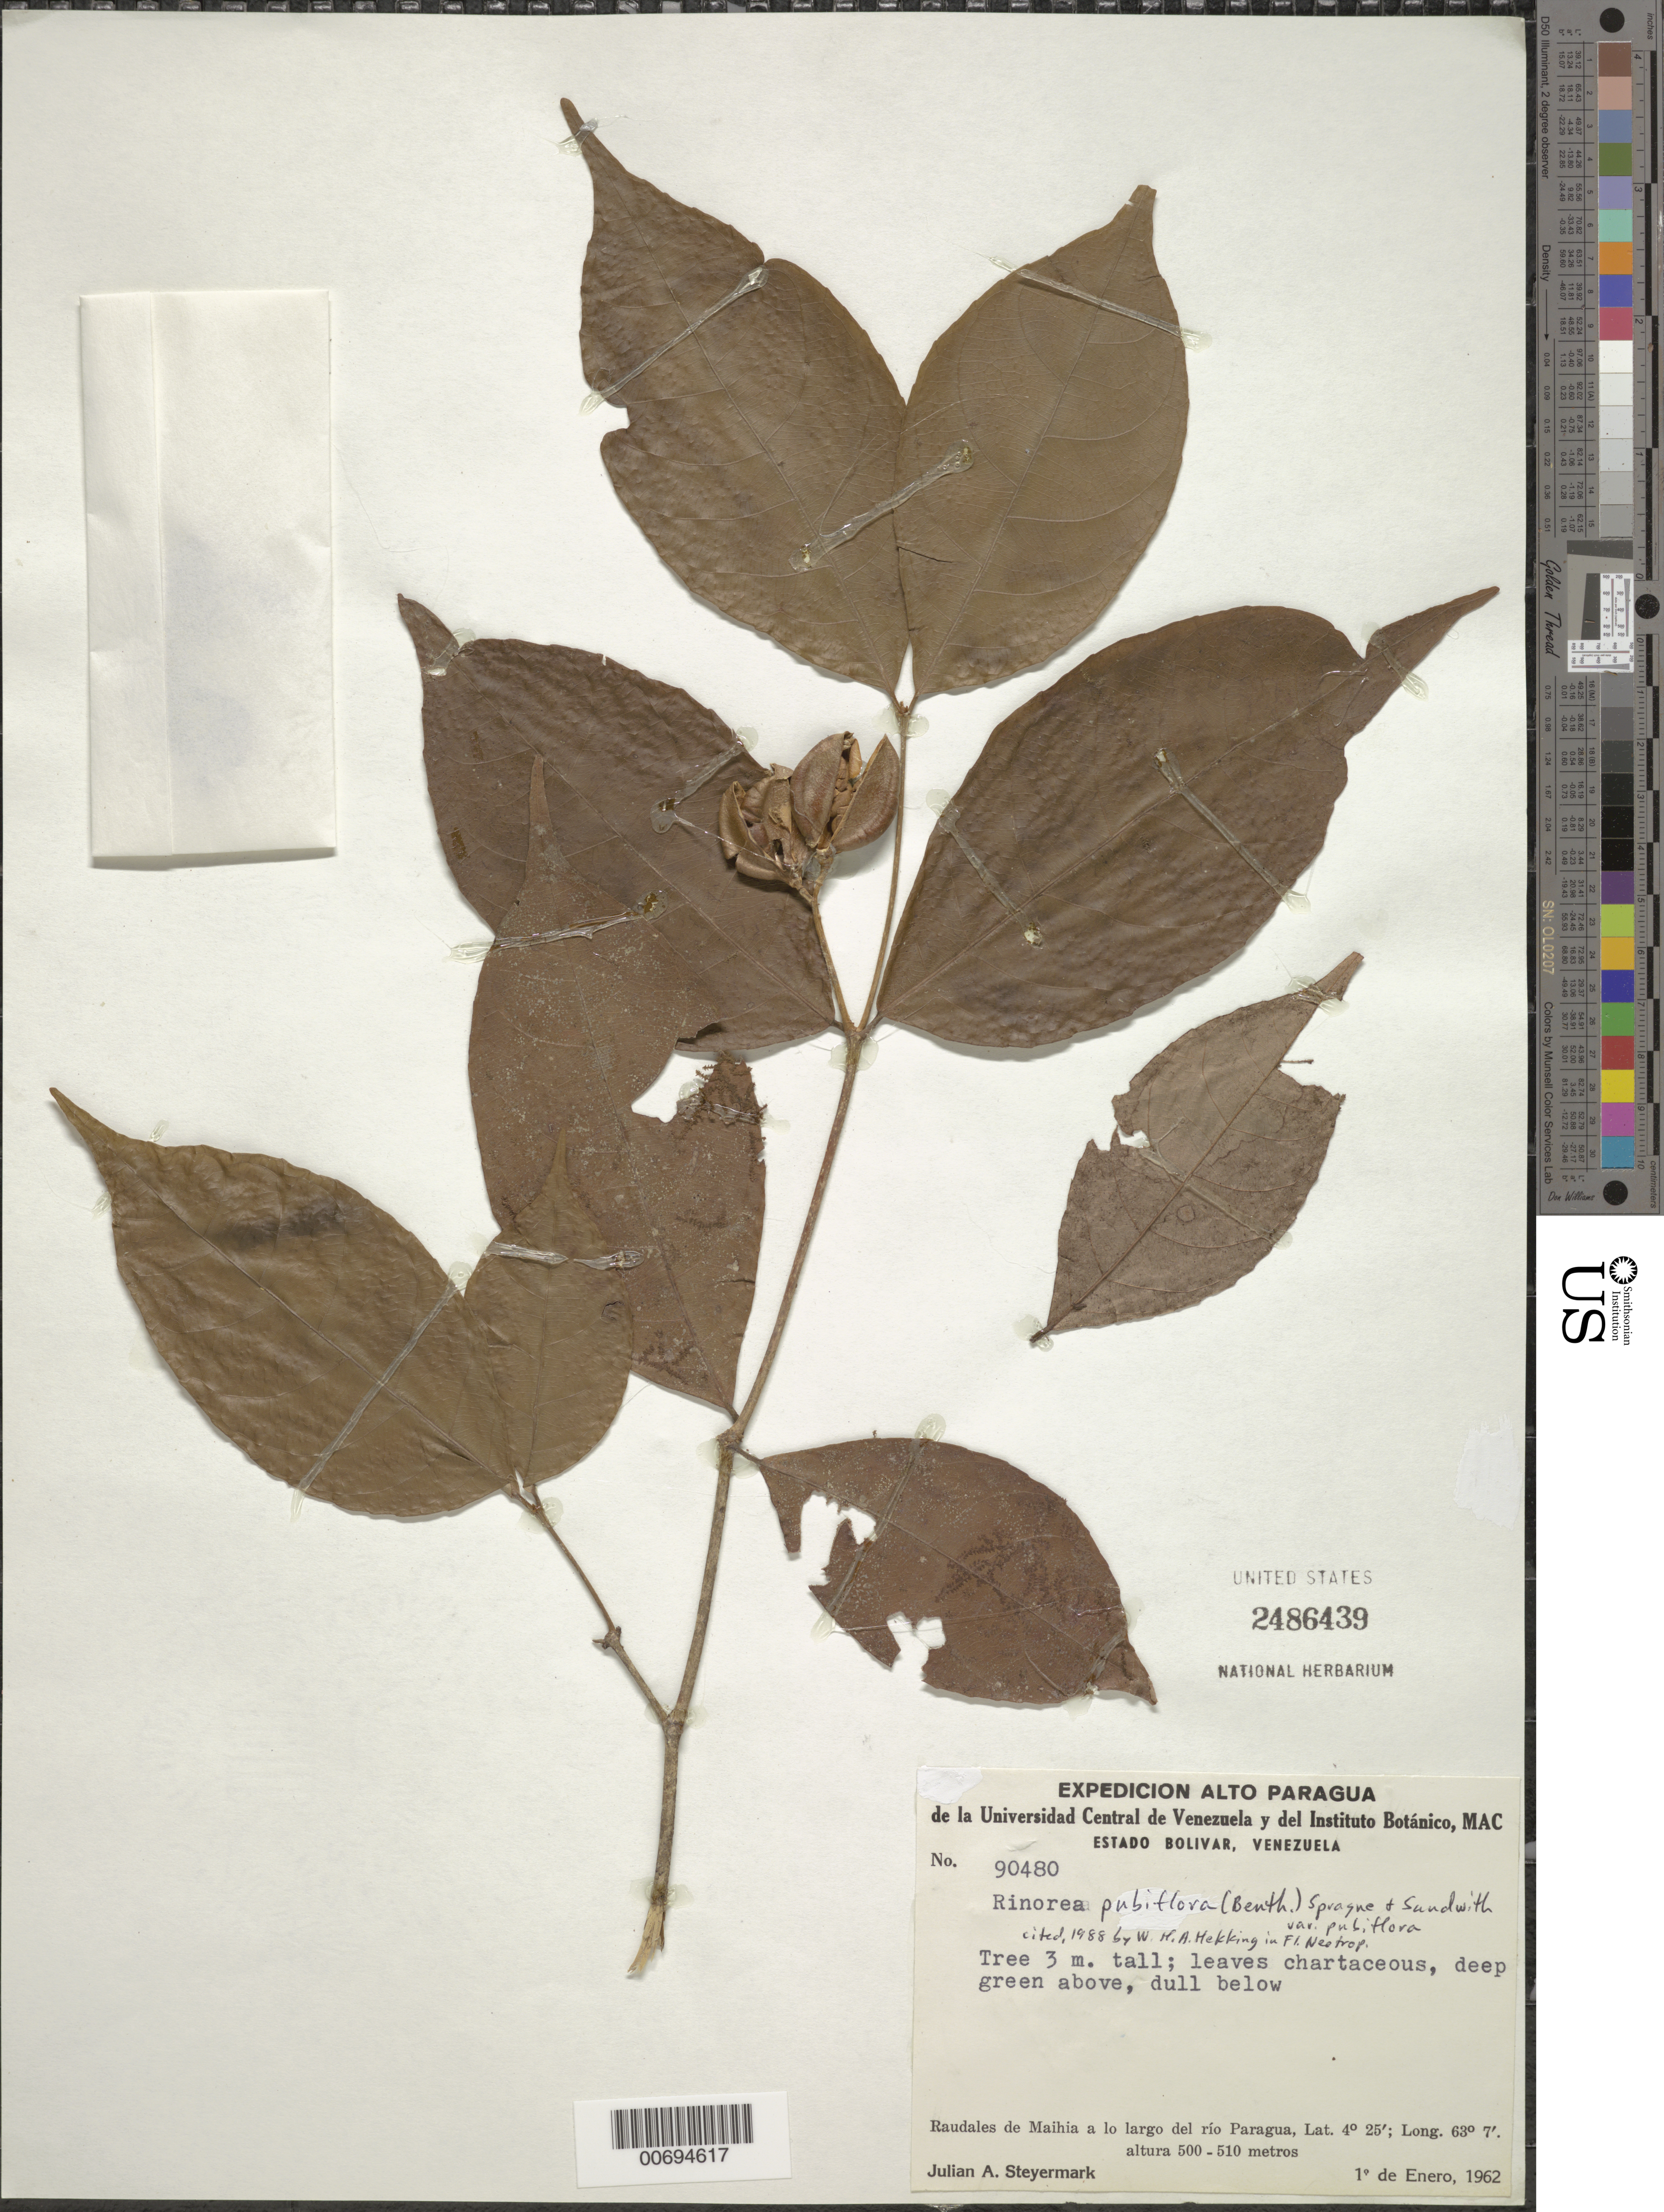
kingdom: Plantae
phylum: Tracheophyta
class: Magnoliopsida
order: Malpighiales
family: Violaceae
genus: Rinorea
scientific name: Rinorea pubiflora var. pubiflora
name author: (Benth.) Sprague & Sandwith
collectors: J. Steyermark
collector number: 90480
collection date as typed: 1-Jan-62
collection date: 1962-01-01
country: Venezuela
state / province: Bolívar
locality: Raudales de Maihia, Rió Paragua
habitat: Along river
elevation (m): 500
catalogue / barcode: US 2486439